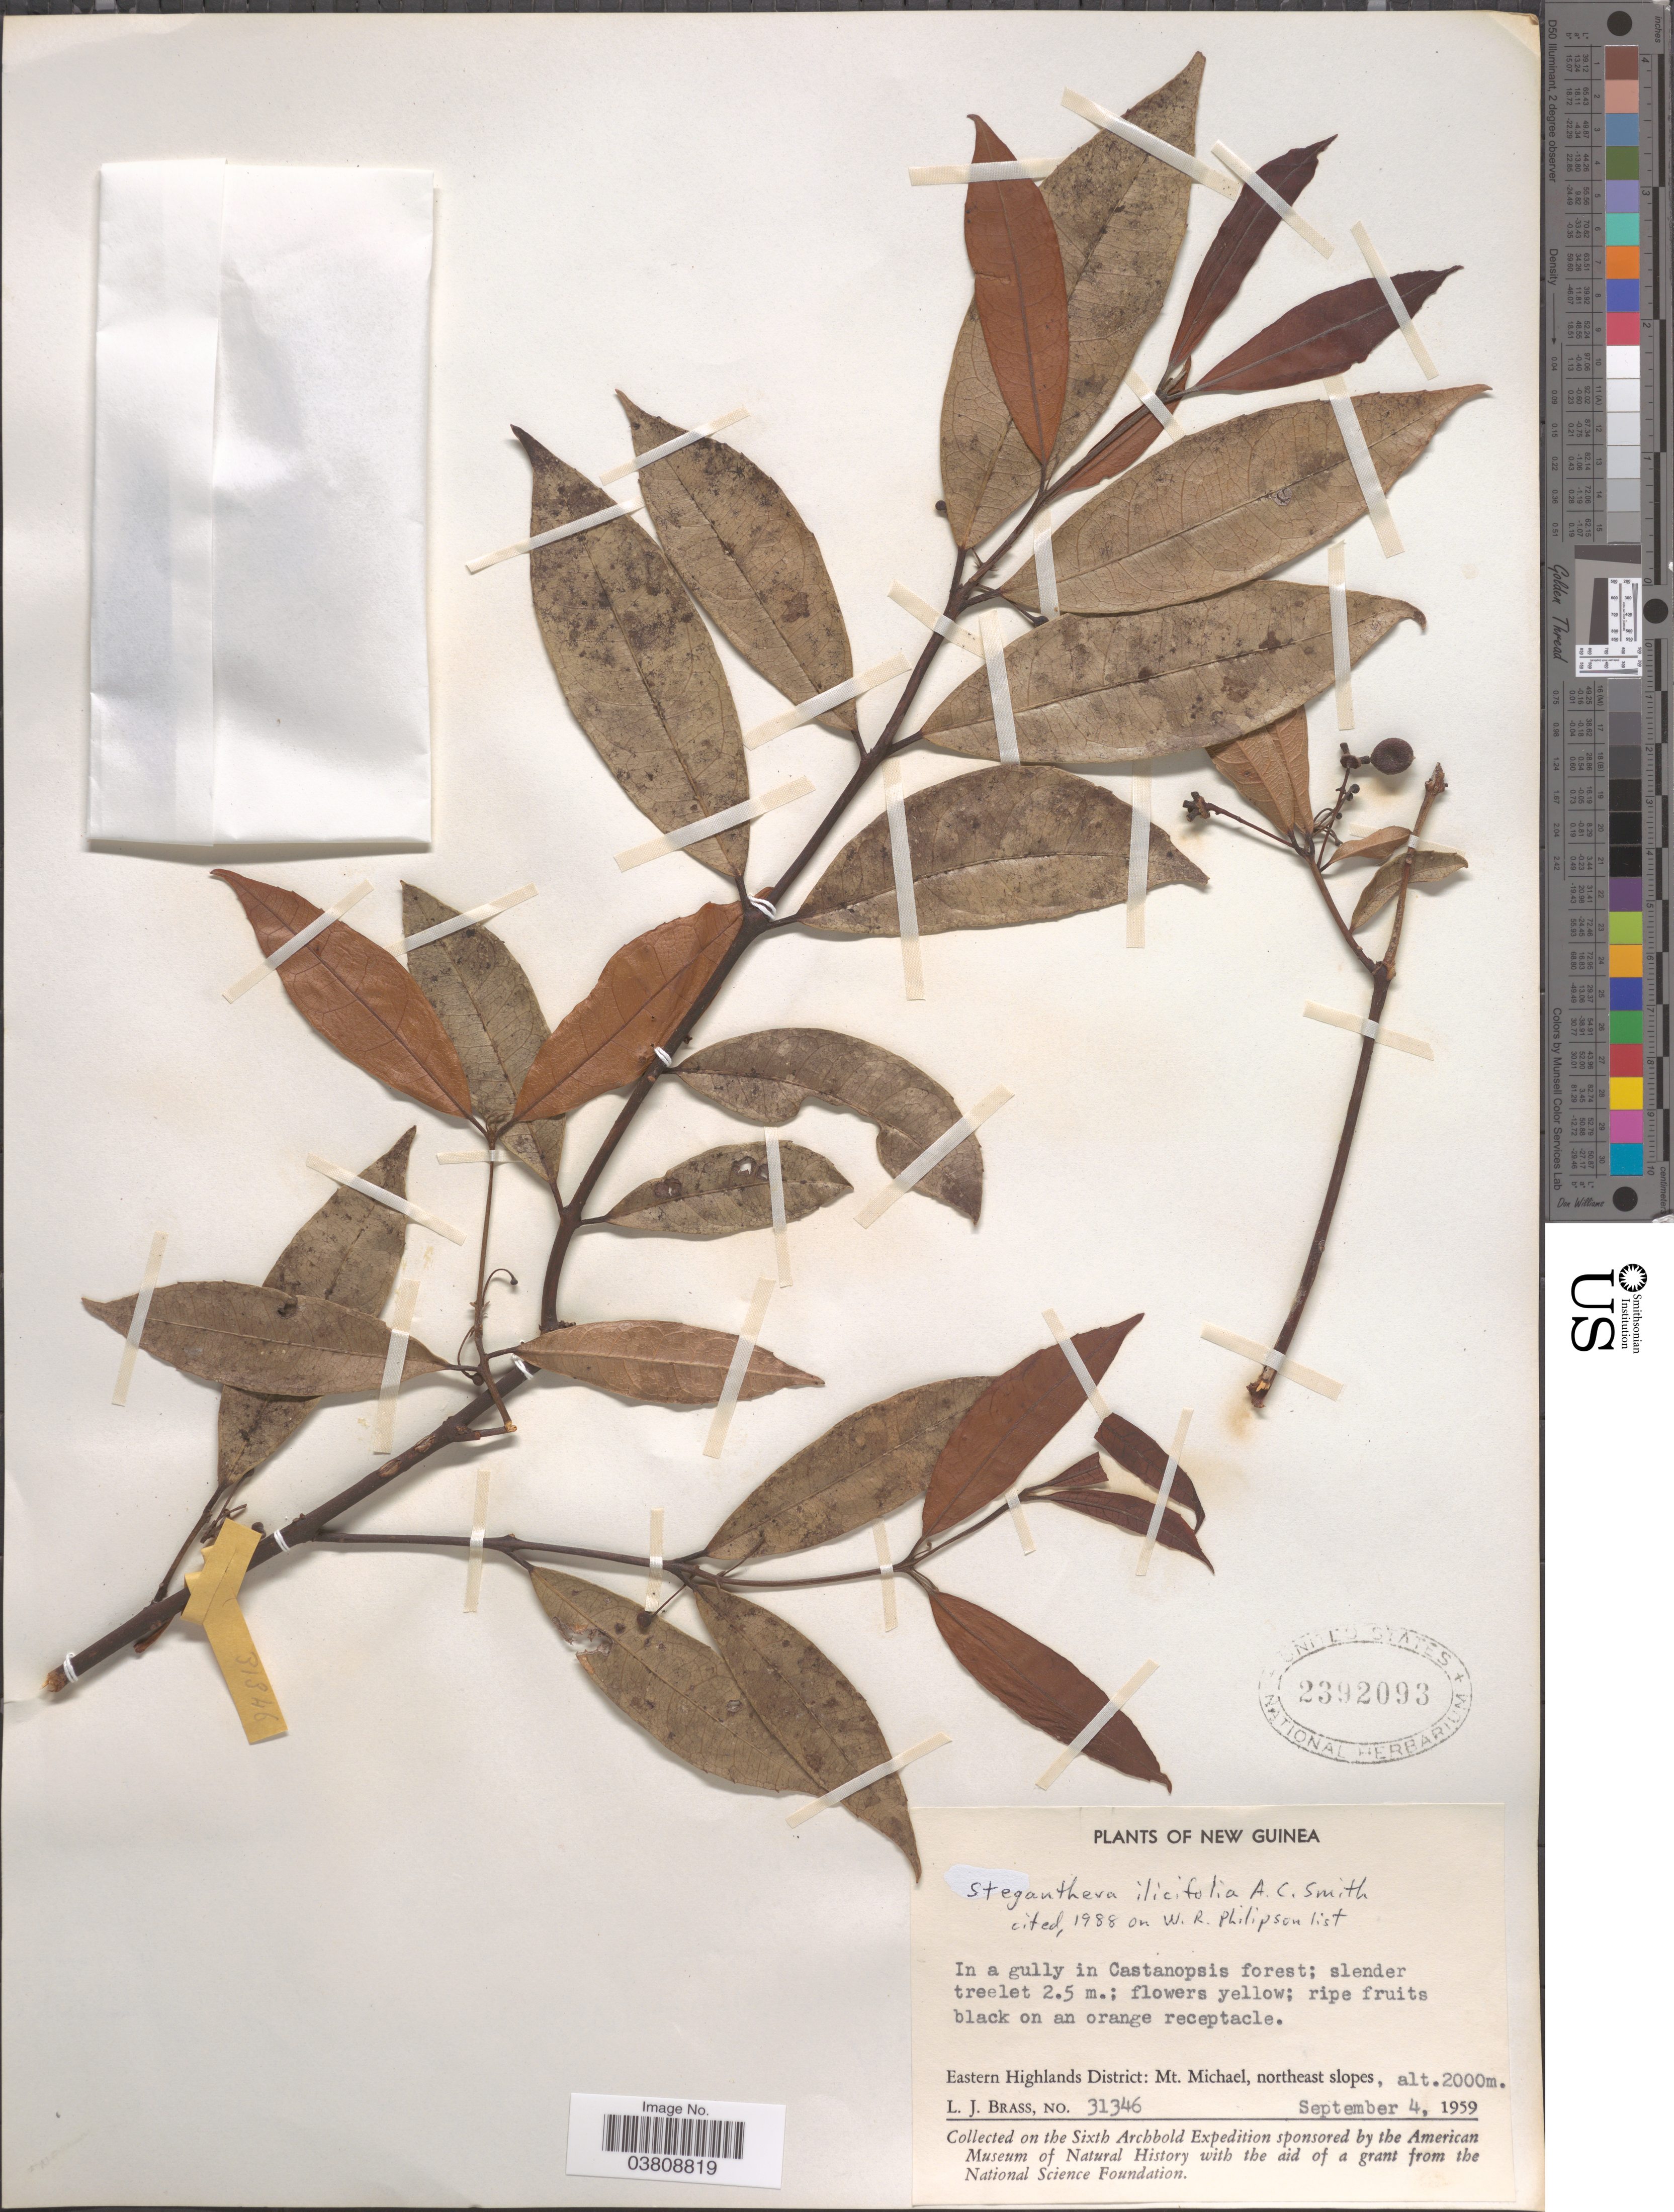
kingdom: Plantae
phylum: Tracheophyta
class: Magnoliopsida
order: Laurales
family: Monimiaceae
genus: Steganthera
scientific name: Steganthera ilicifolia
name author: A.C. Sm.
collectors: L. J. Brass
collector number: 31346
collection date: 1959-09-04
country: Papua New Guinea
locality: New Guinea. Eastern Highlands District: Mt. Michael, northeast slopes.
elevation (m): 2000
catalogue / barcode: US 2392093